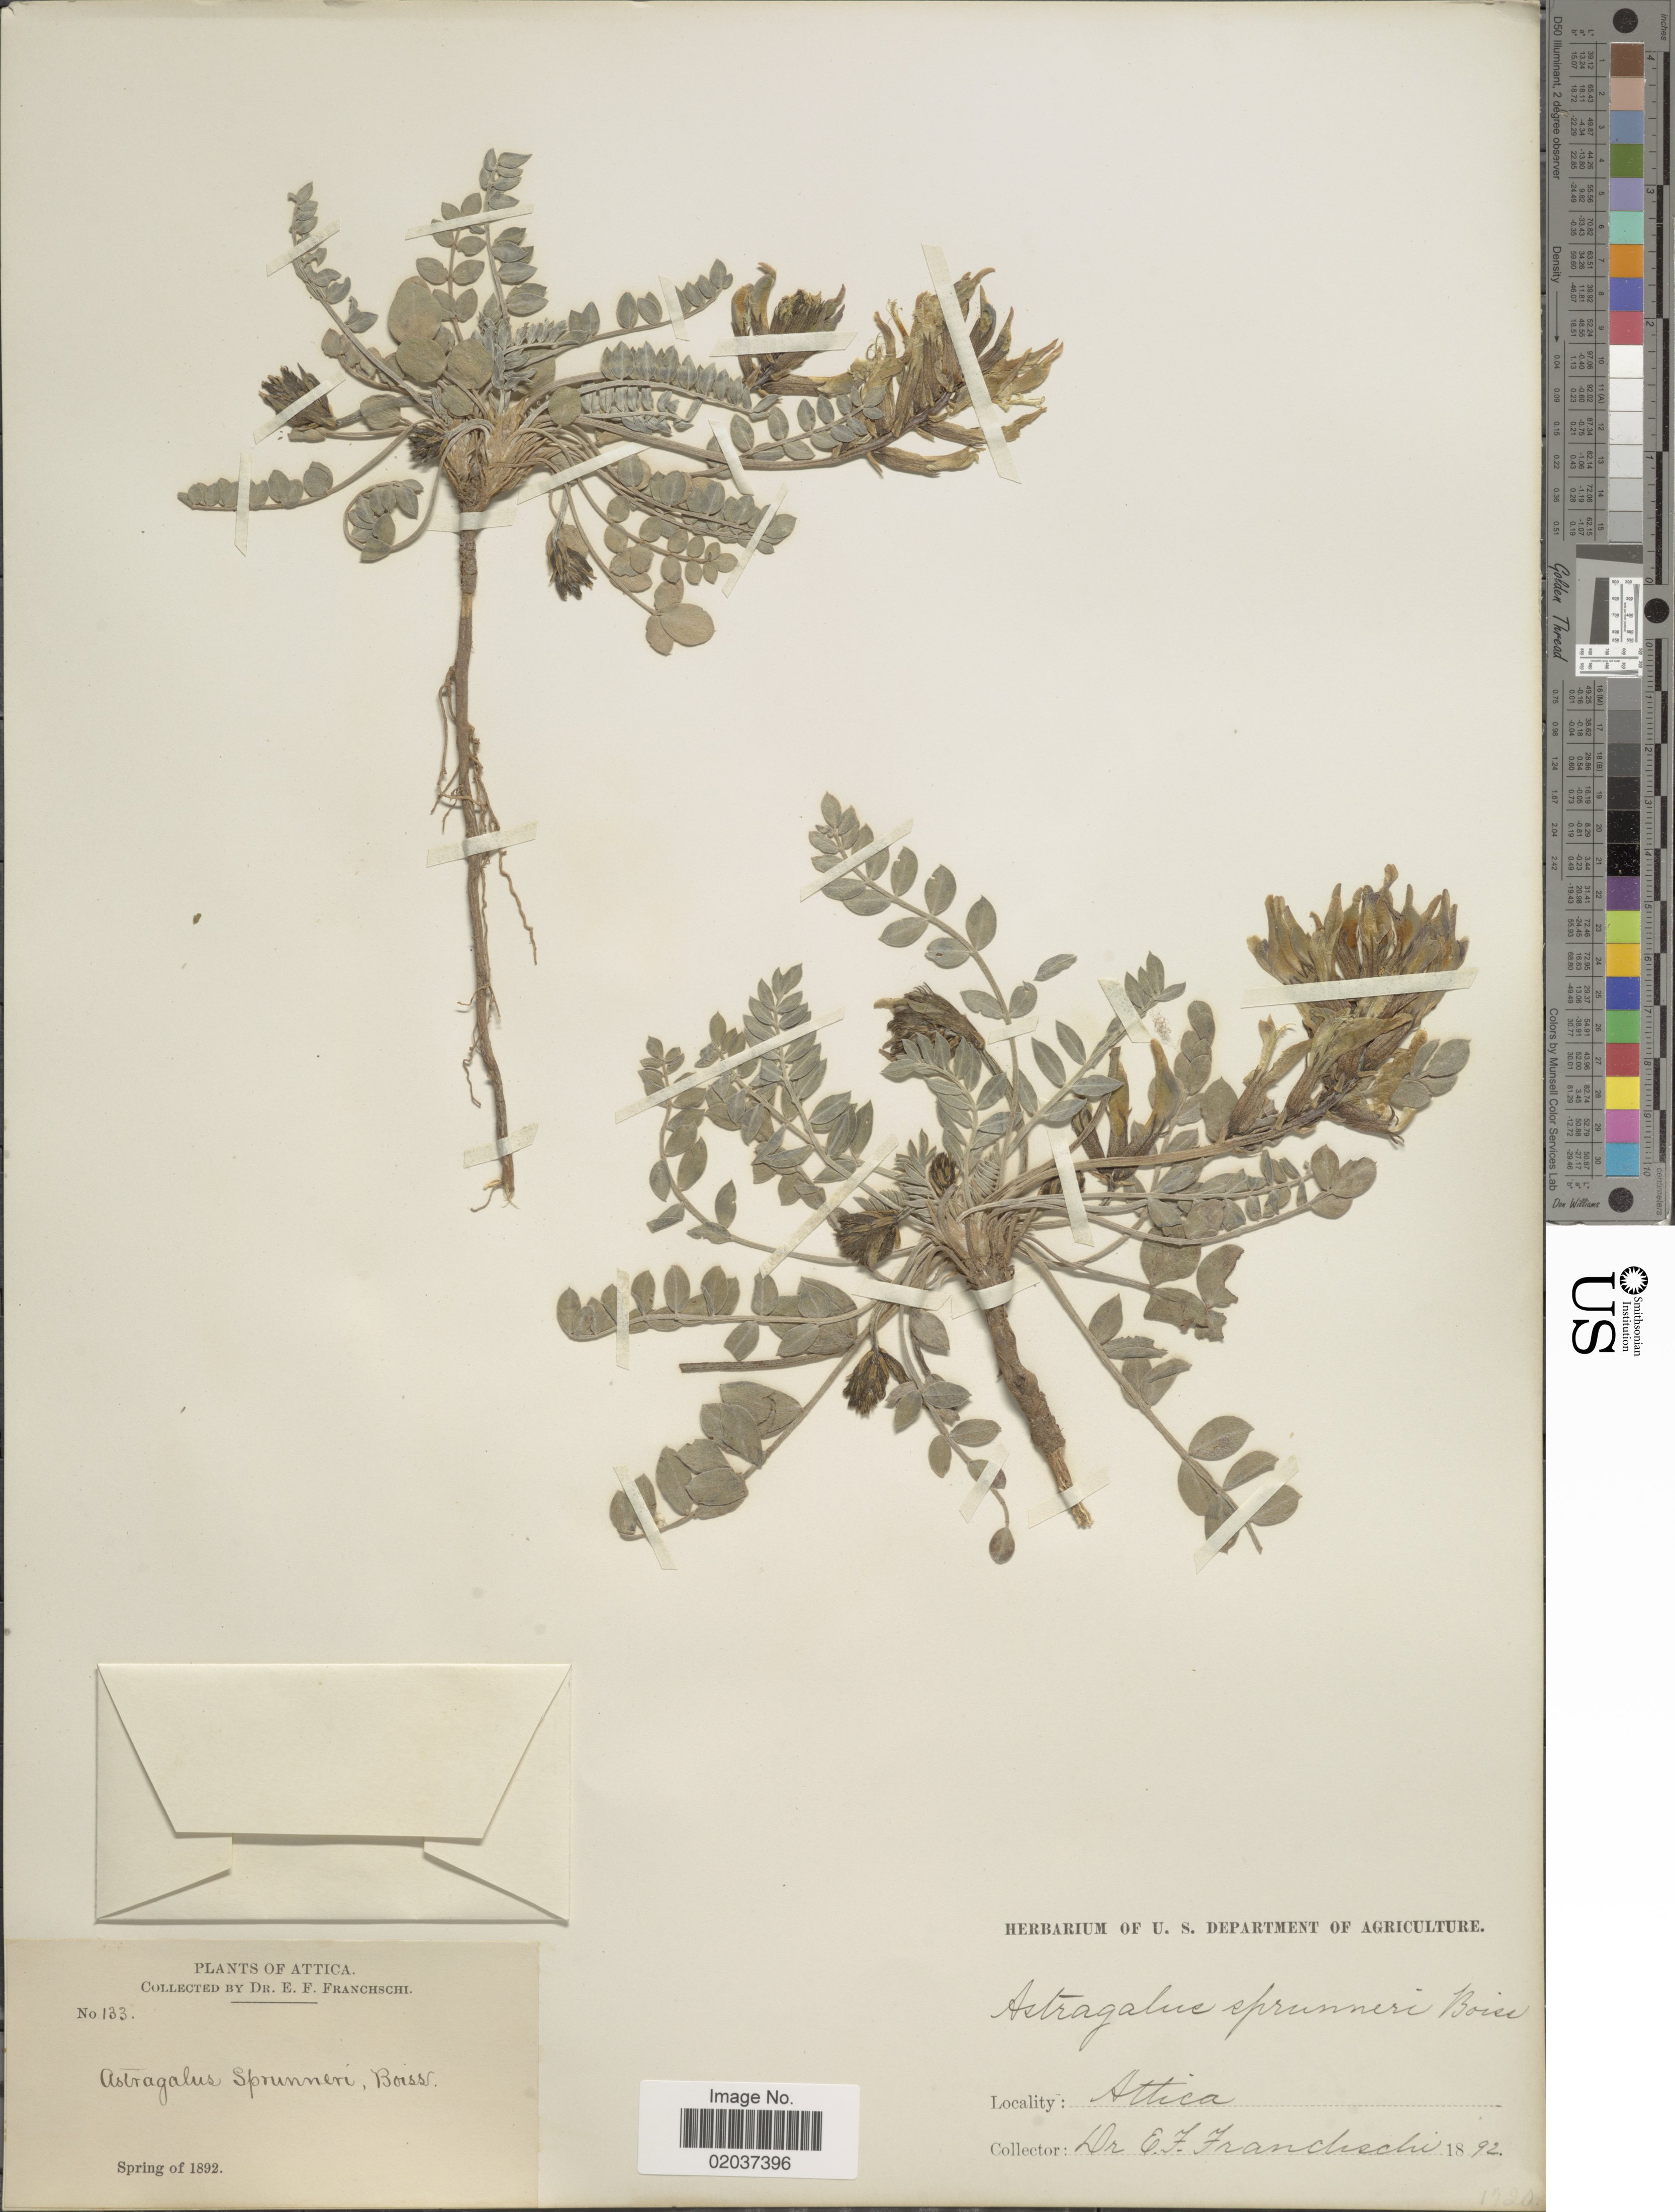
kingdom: Plantae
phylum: Tracheophyta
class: Magnoliopsida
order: Fabales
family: Fabaceae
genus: Astragalus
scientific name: Astragalus spruneri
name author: Boiss.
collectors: E. Franchschi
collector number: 133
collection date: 1892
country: Greece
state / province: Attica